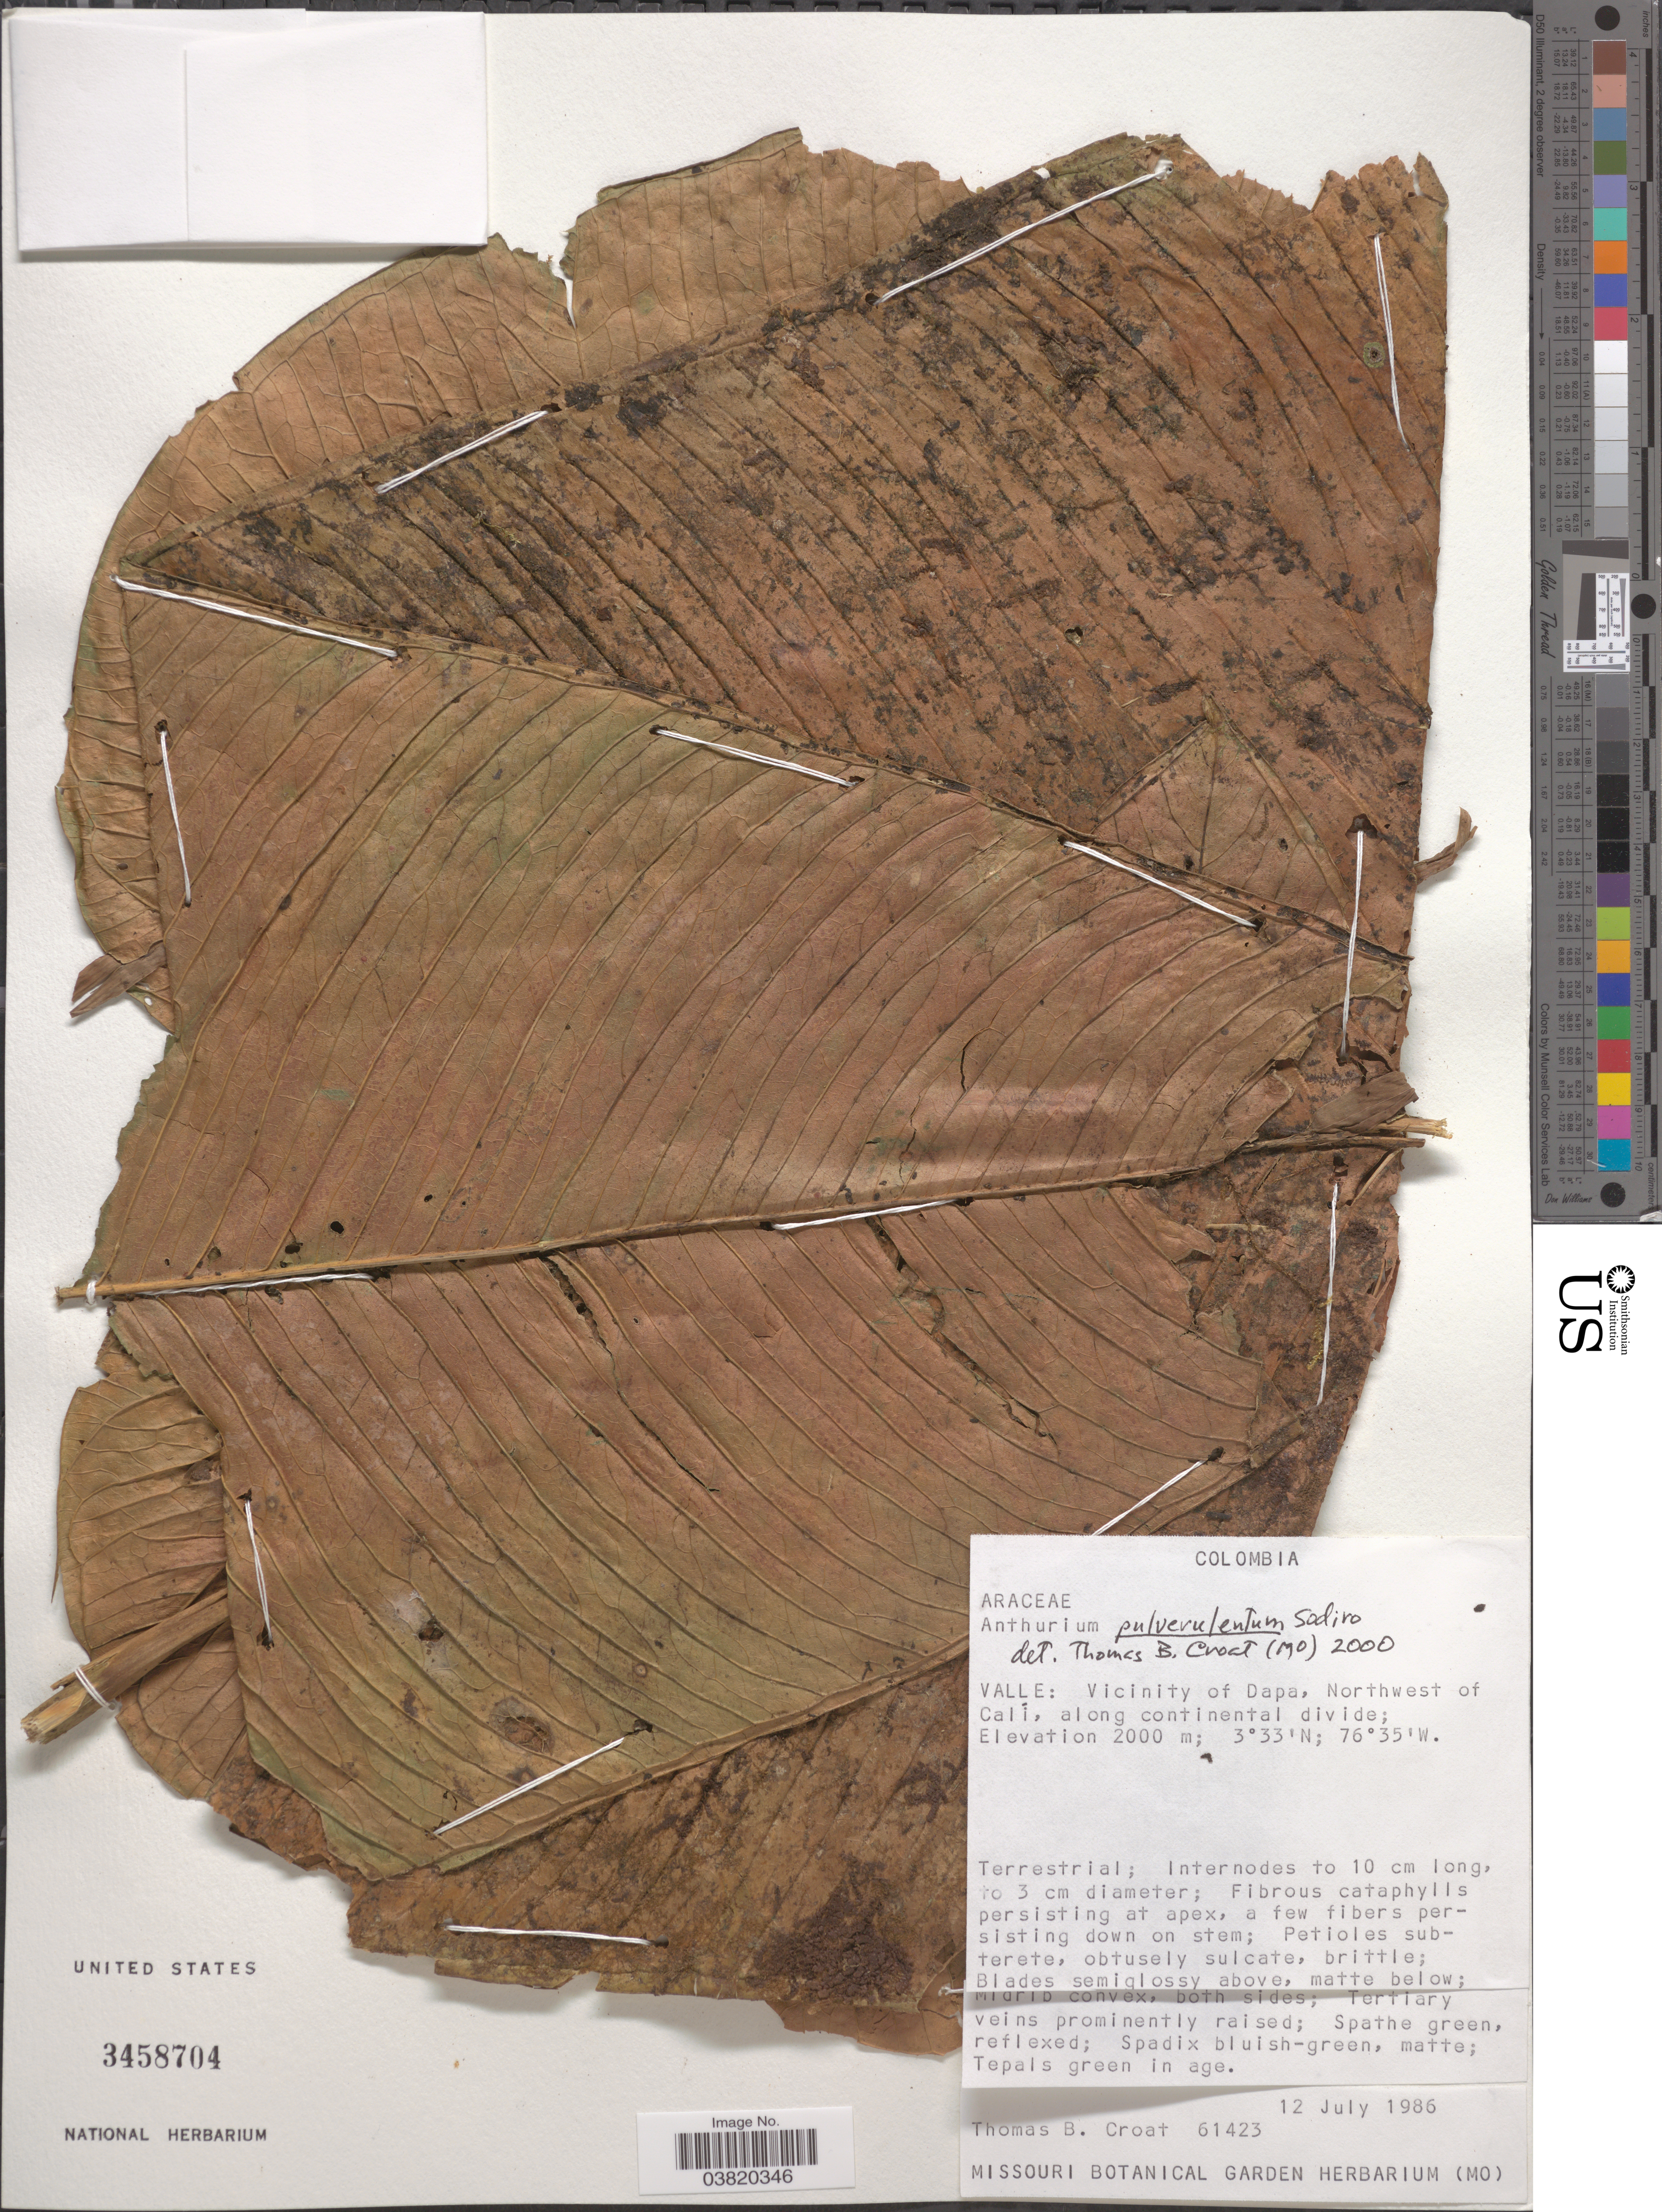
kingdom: Plantae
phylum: Tracheophyta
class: Liliopsida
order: Alismatales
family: Araceae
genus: Anthurium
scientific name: Anthurium pulverulentum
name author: Sodiro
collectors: T. B. Croat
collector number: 61423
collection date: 1986-07-12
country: Colombia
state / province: Valle del Cauca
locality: Valle: Vicinity of Dapa, Northwest of Calí, along continental divide.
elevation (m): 2000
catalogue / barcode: US 3458704